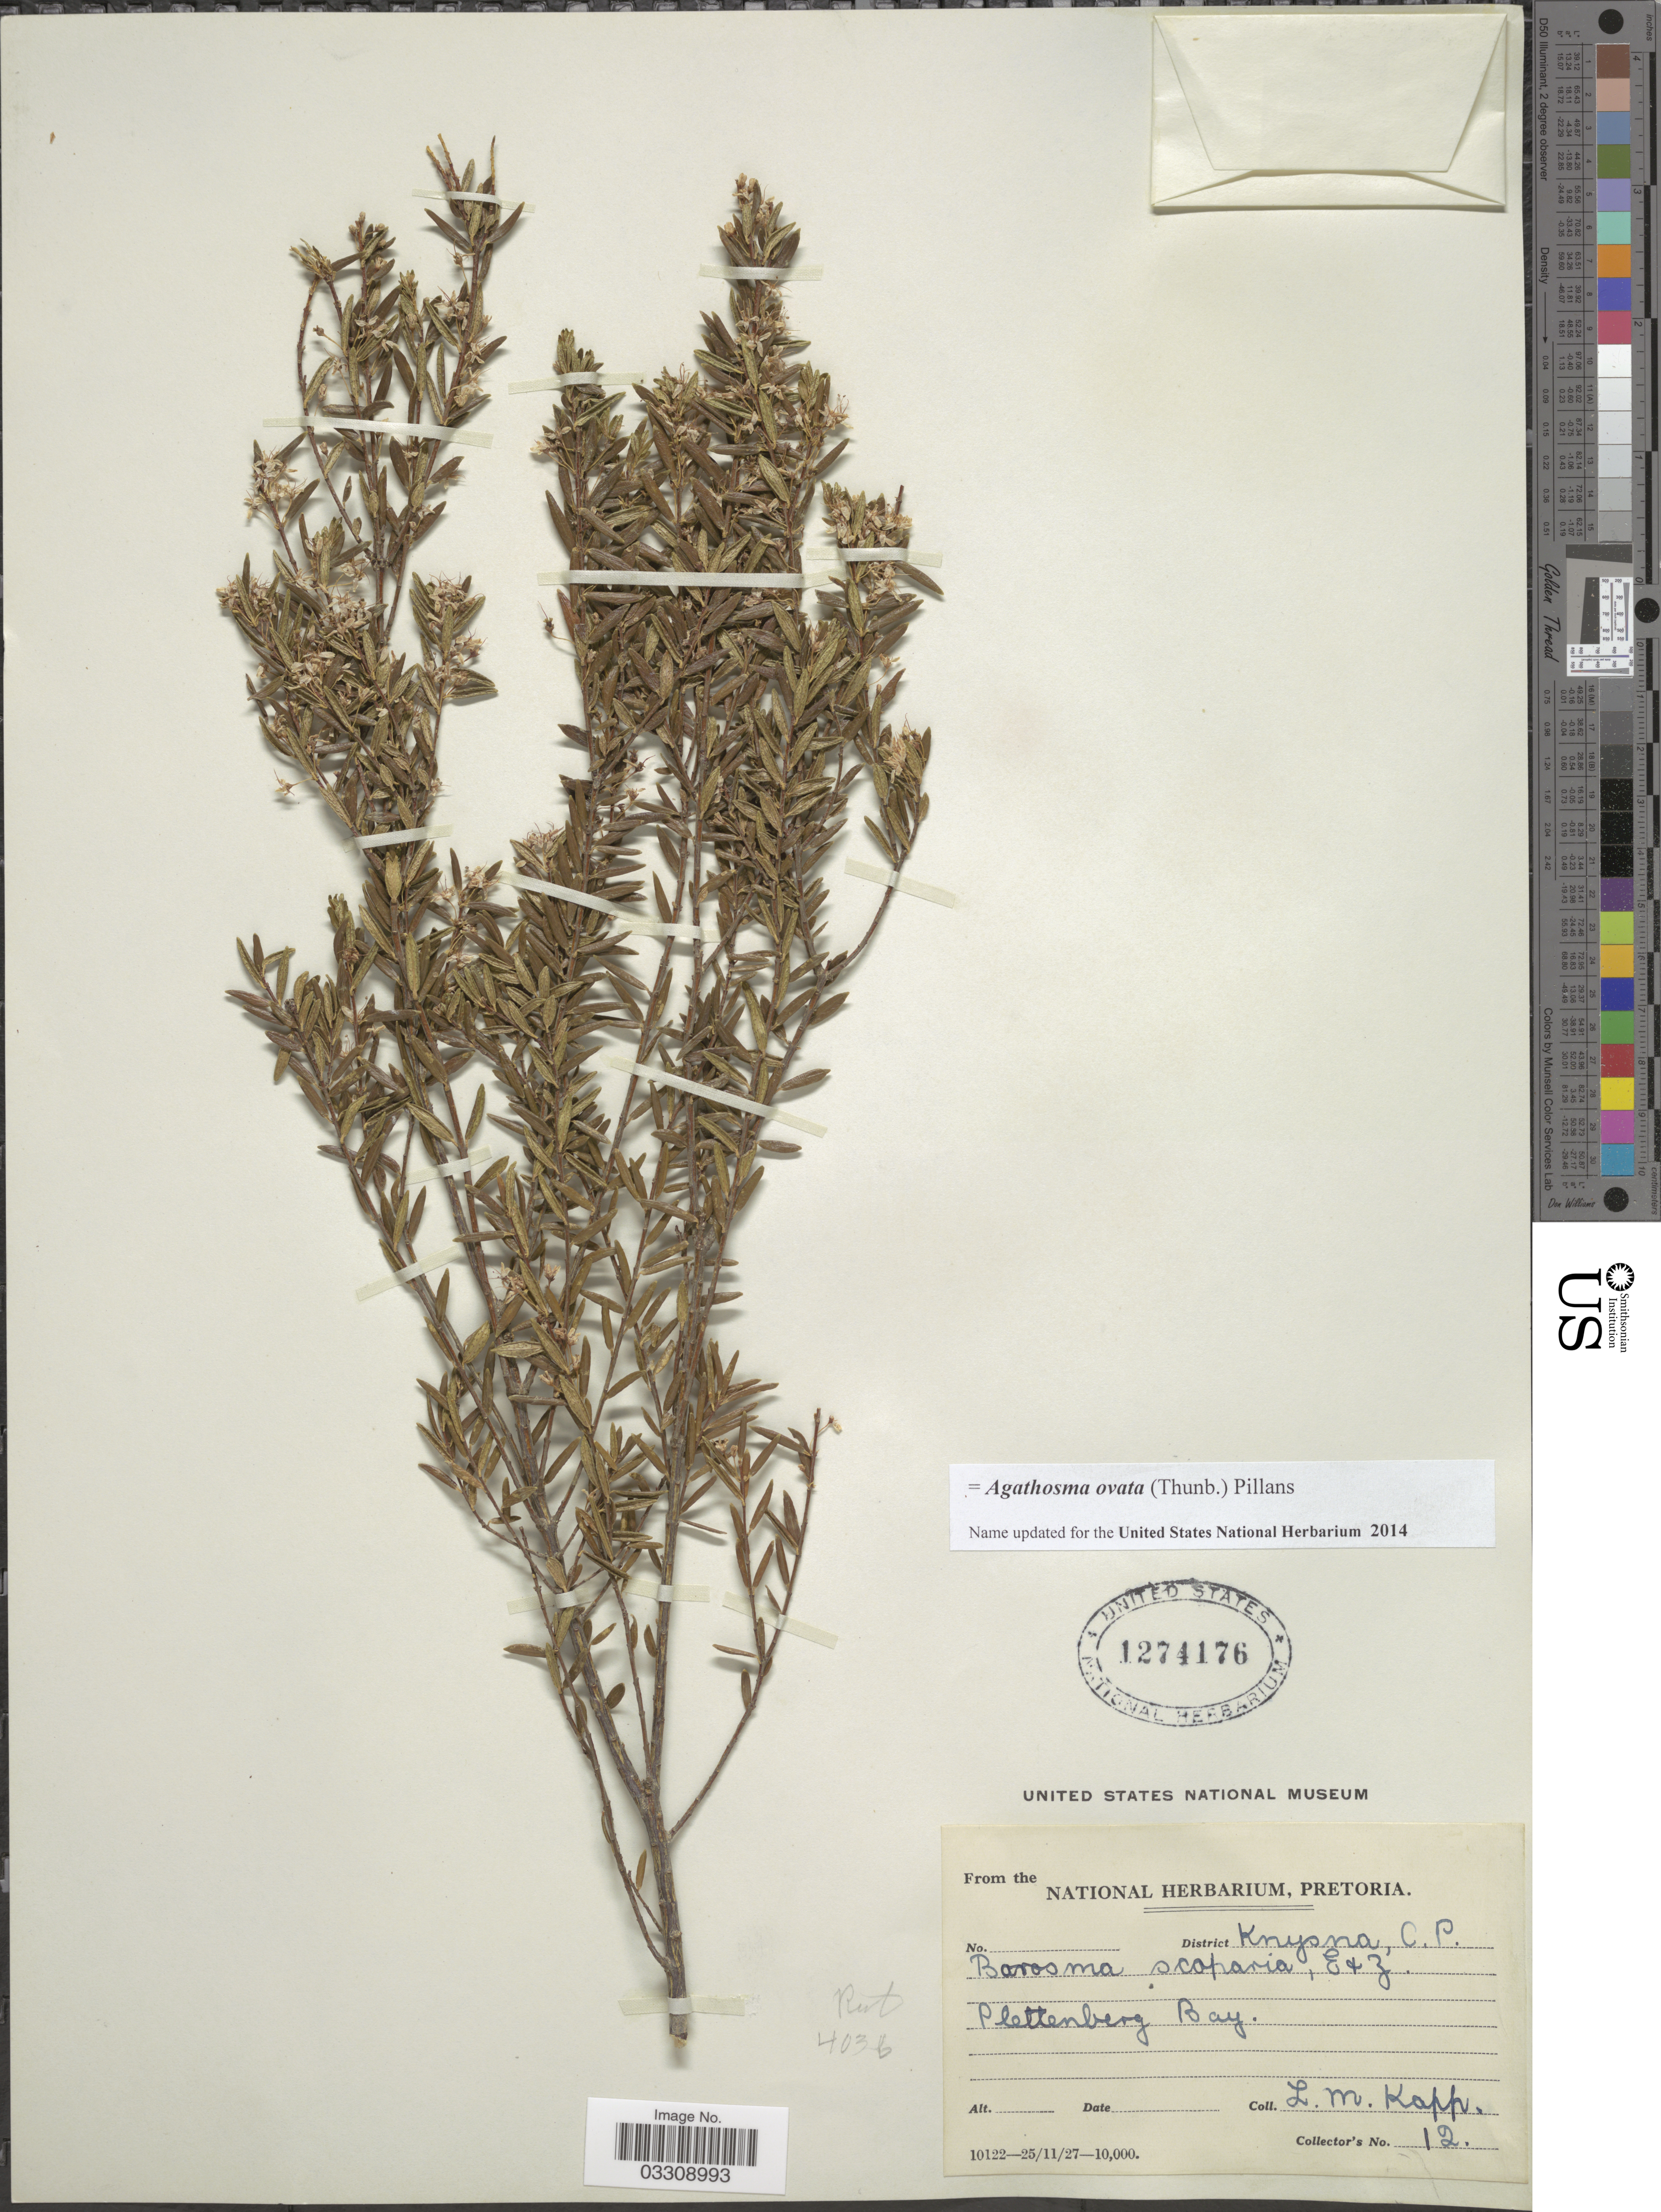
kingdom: Plantae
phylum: Tracheophyta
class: Magnoliopsida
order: Sapindales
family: Rutaceae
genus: Agathosma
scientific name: Agathosma ovata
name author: (Thunb.) Pillans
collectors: L. Kopp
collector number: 12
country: South Africa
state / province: Western Cape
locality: District Knysna, C.P., Plettenberg Bay.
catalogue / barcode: US 1274176